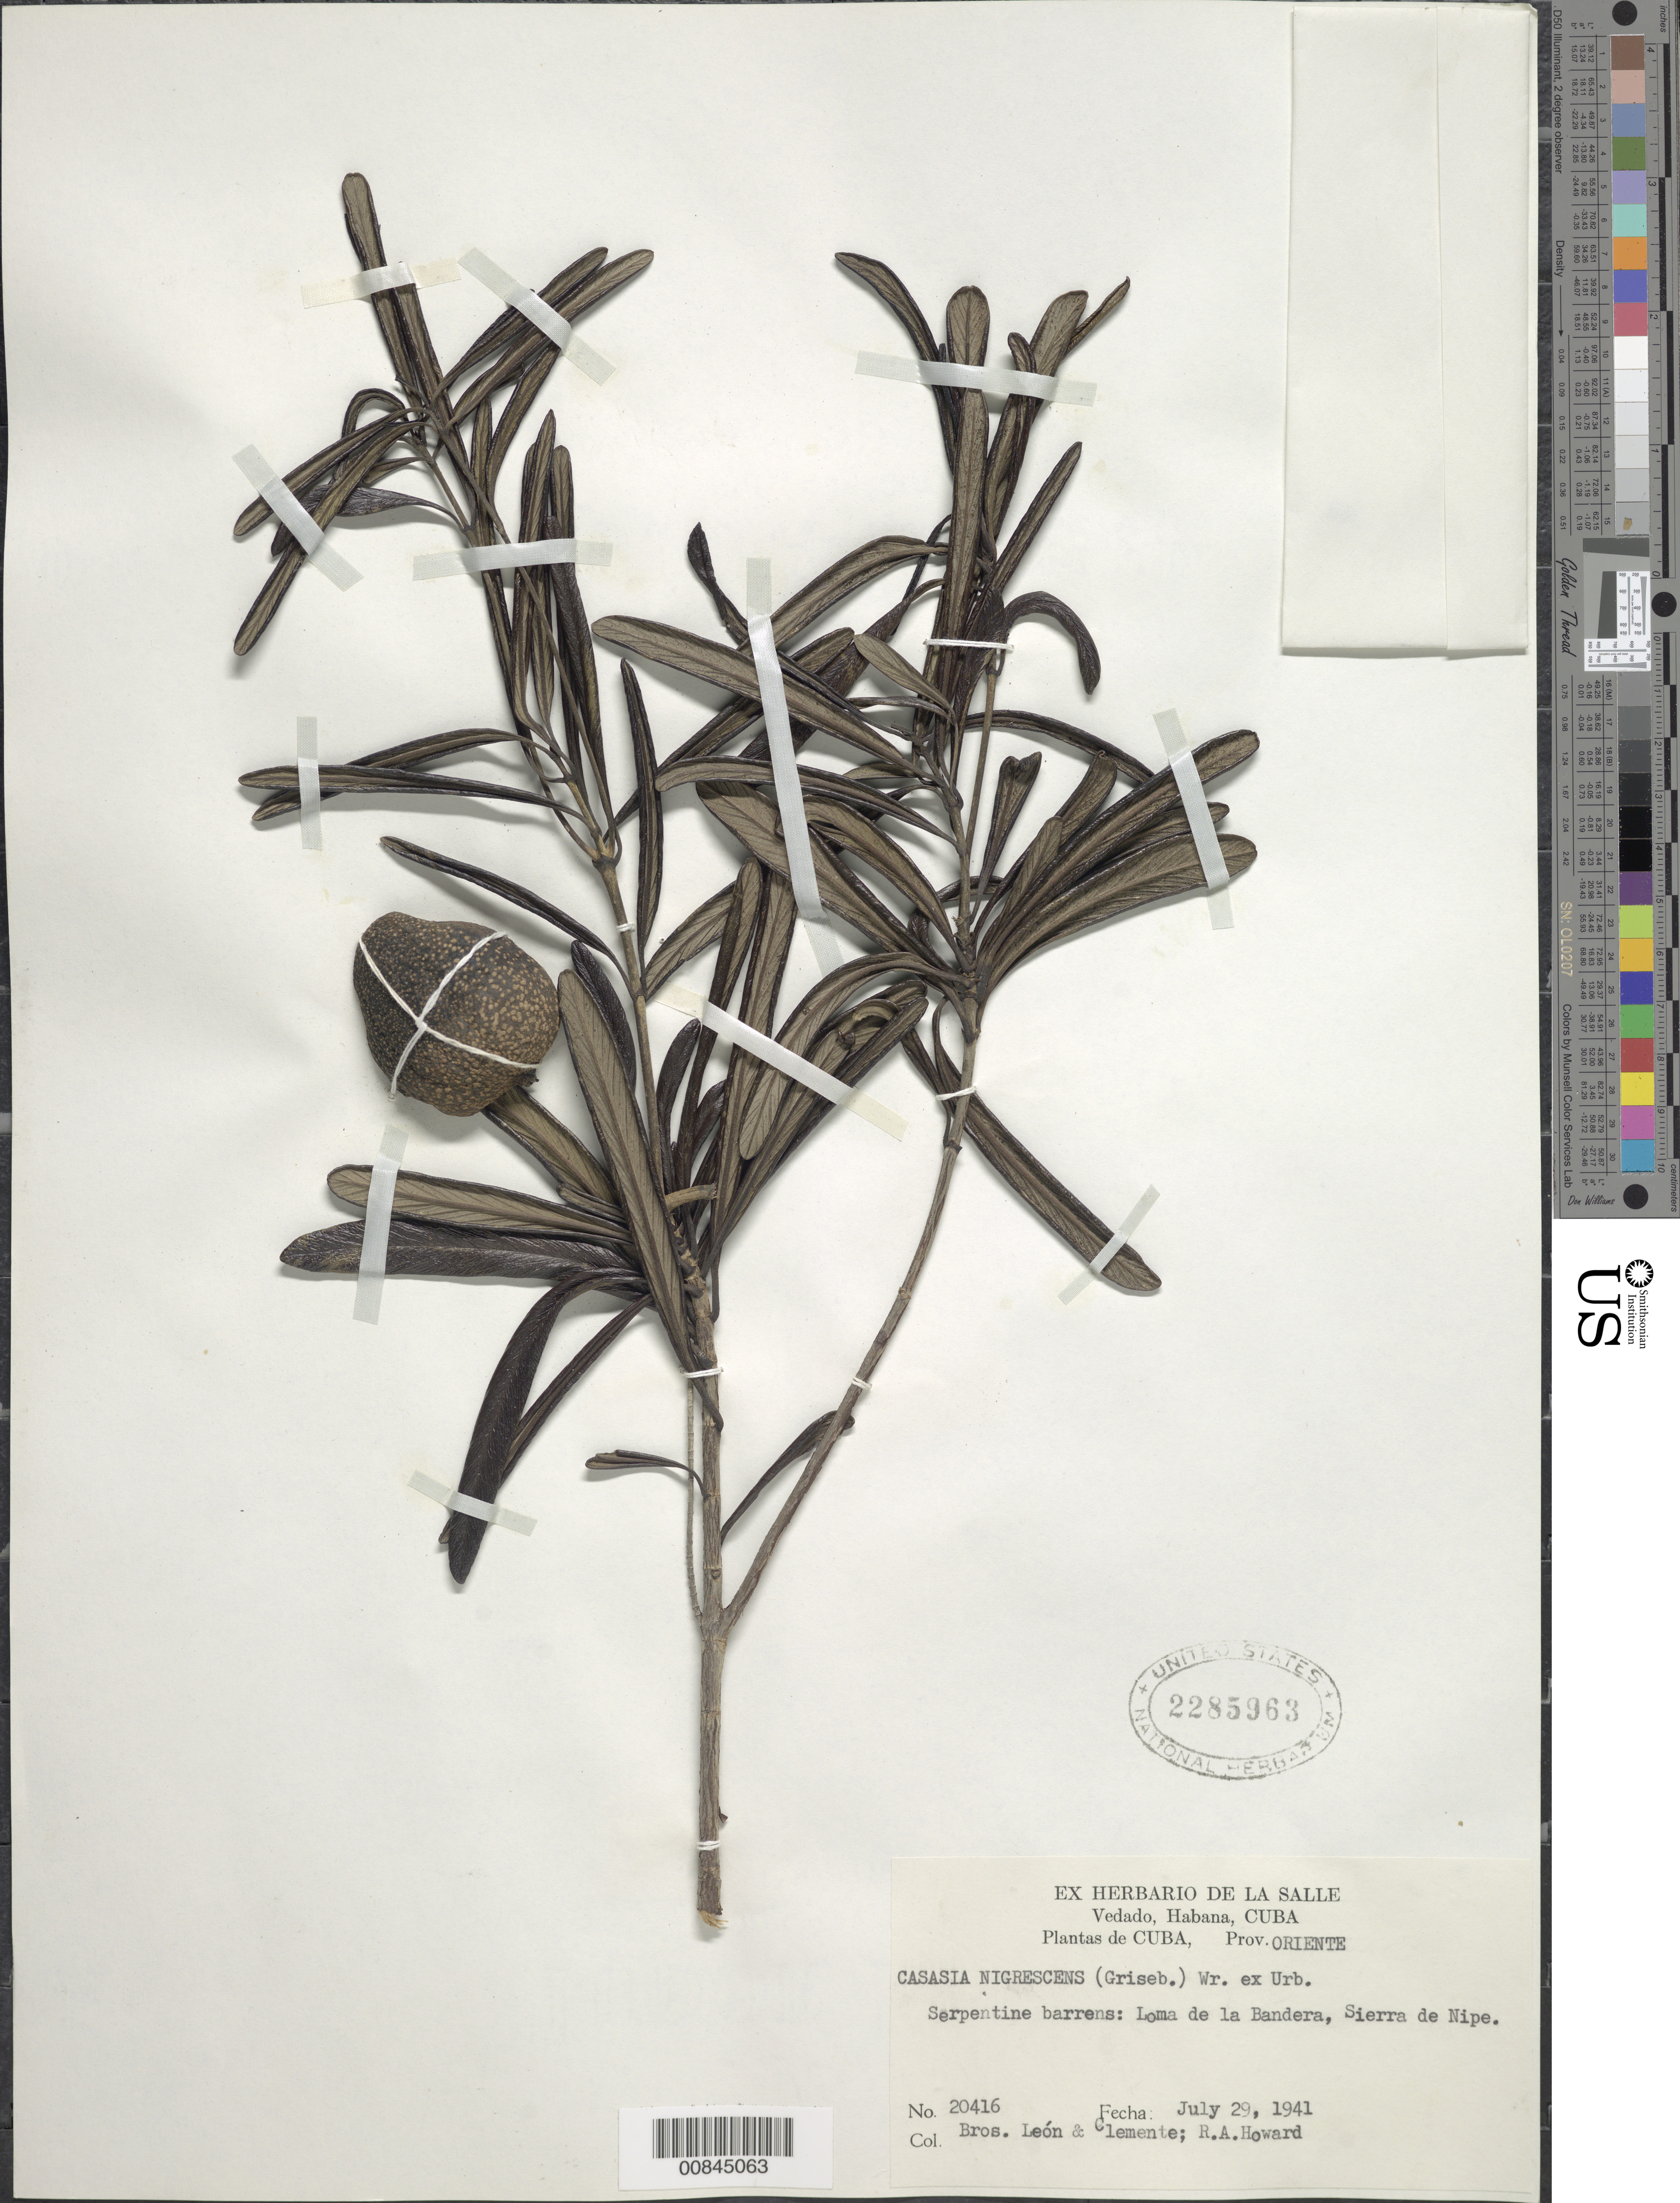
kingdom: Plantae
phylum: Tracheophyta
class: Magnoliopsida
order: Gentianales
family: Rubiaceae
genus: Casasia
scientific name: Casasia nigrescens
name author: (Griseb.) C. Wright ex Rob.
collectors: Bro. León, Bro. Clemente & R. A. Howard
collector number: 20416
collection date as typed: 29 Jul 1941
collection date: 1941-07-29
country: Cuba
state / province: Oriente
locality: Loma de la Bandera, Sierra de Nipe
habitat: Serpentine barrens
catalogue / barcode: US 2285963